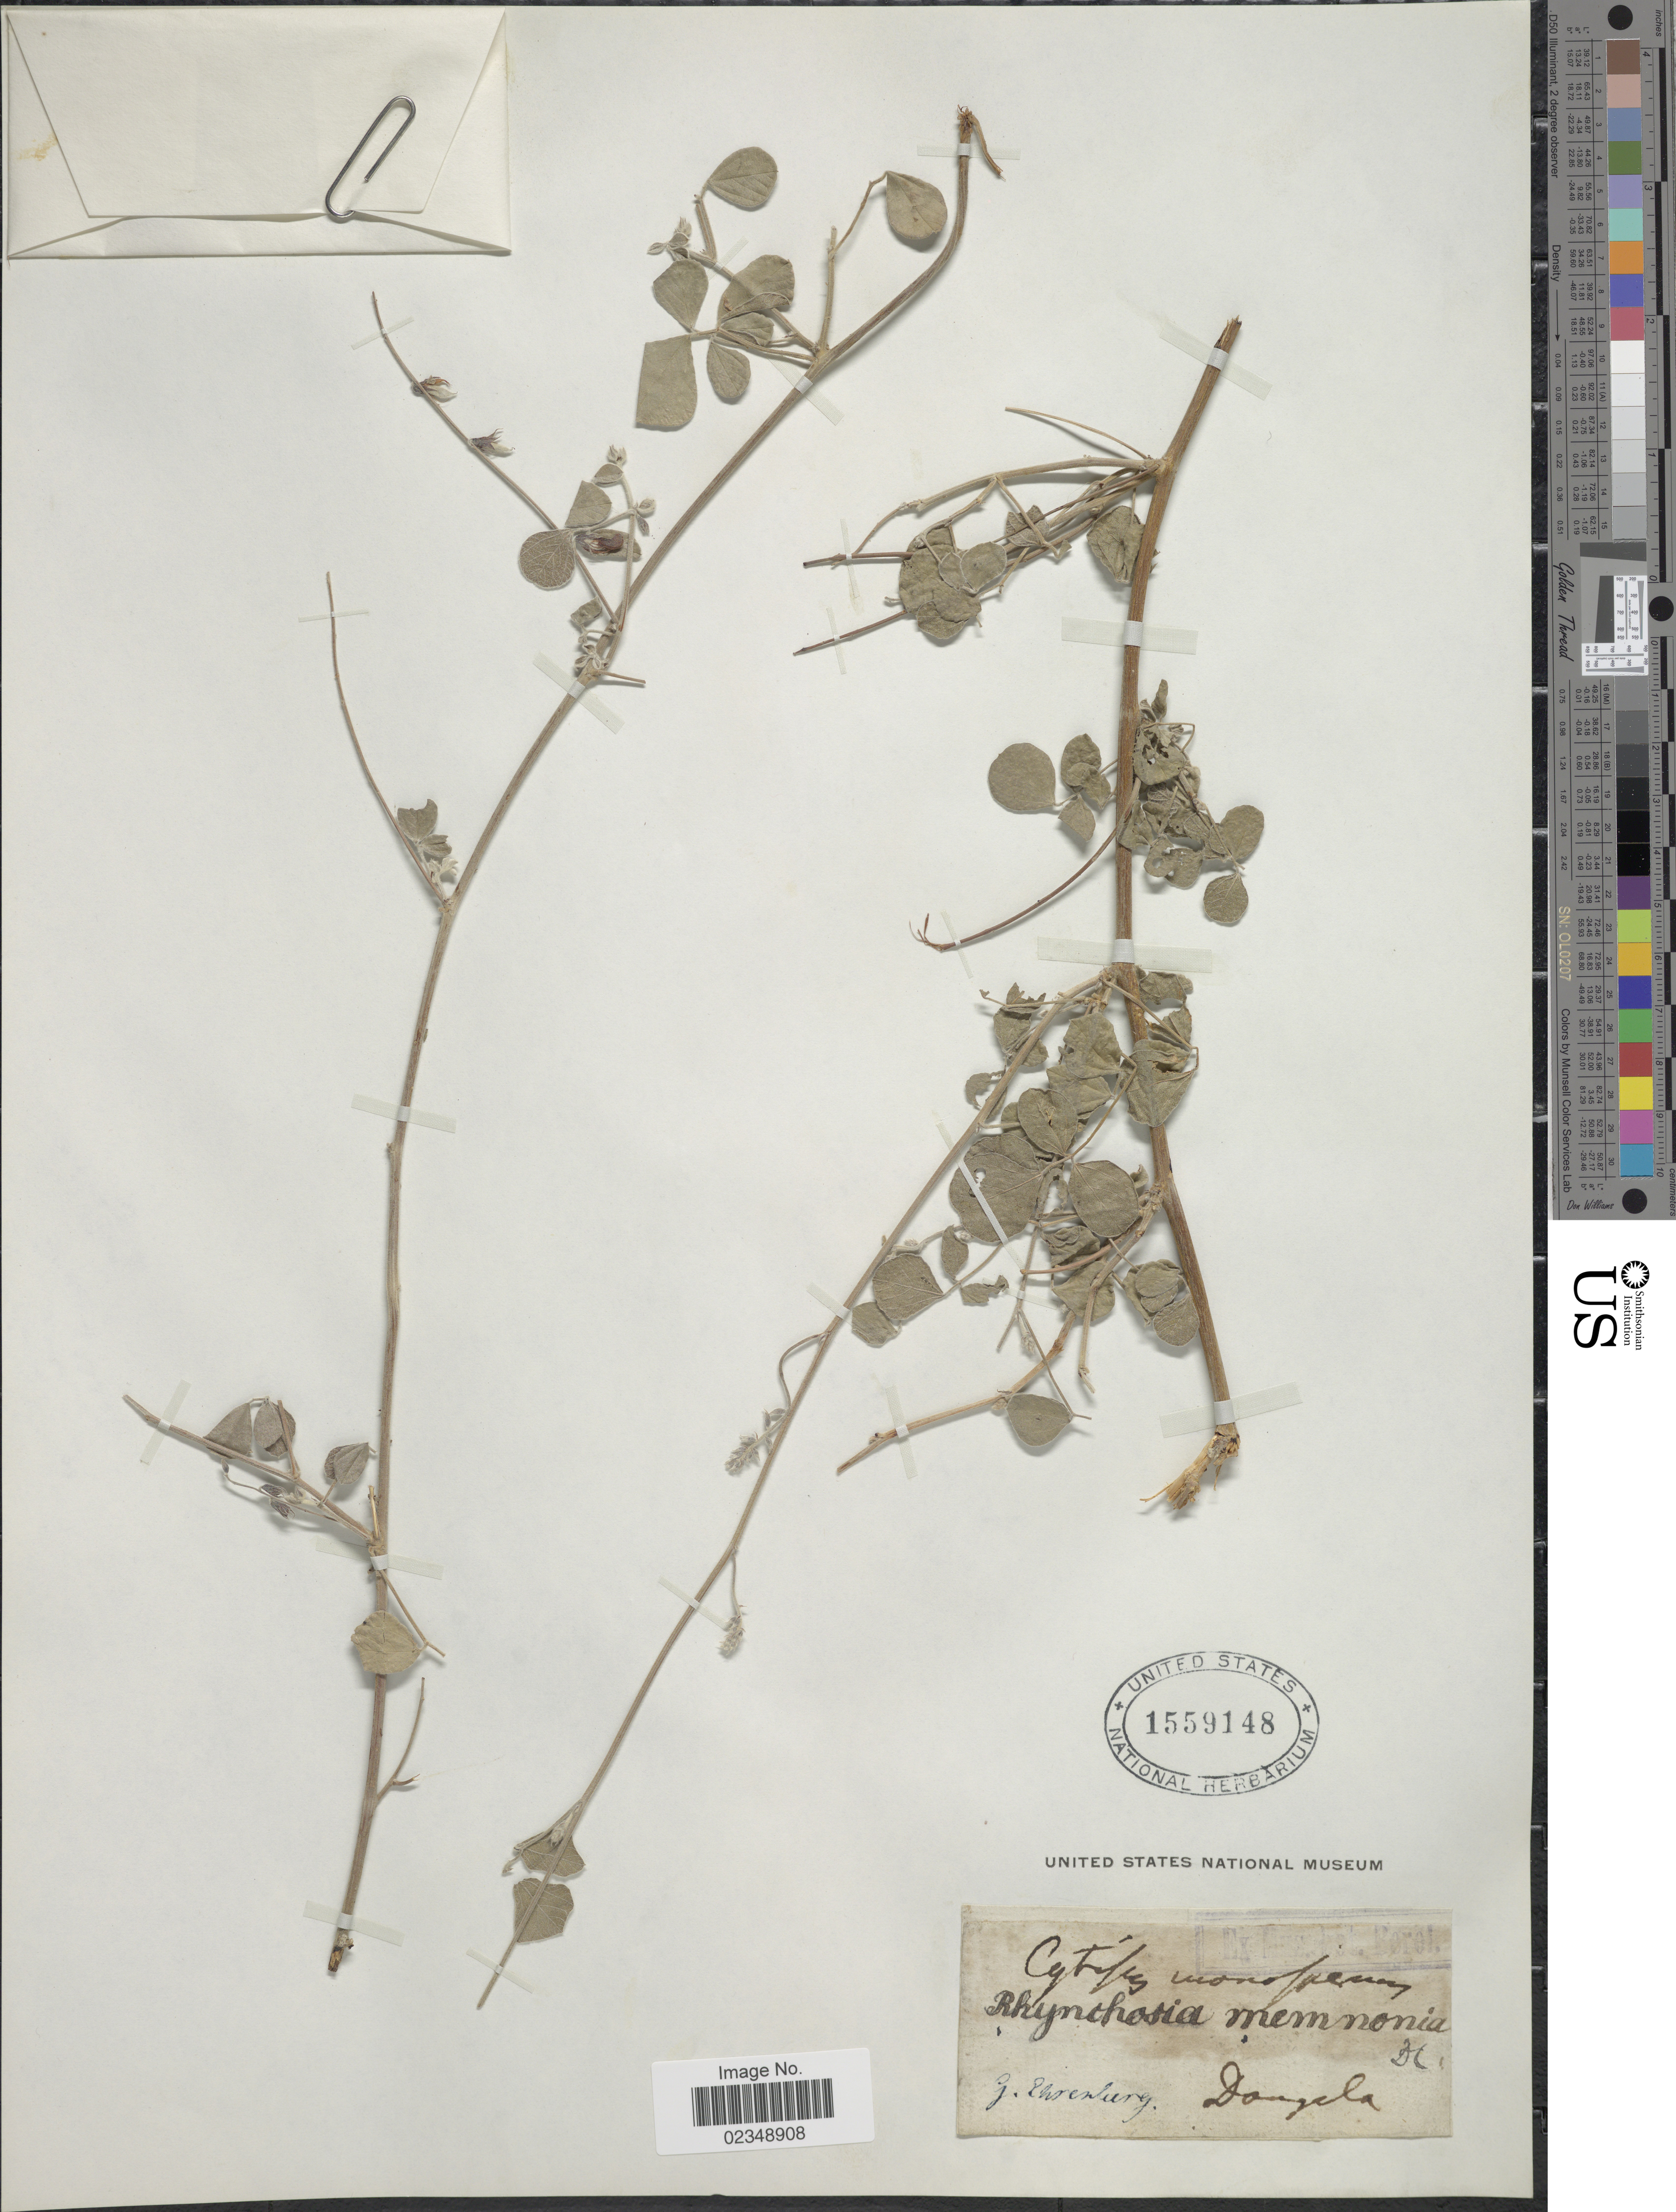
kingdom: Plantae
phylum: Tracheophyta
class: Magnoliopsida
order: Fabales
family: Fabaceae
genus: Rhynchosia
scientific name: Rhynchosia memnonia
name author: (Delile) DC.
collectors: G. Ehrenberg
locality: Dougela [interpreted]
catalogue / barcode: US 1559148